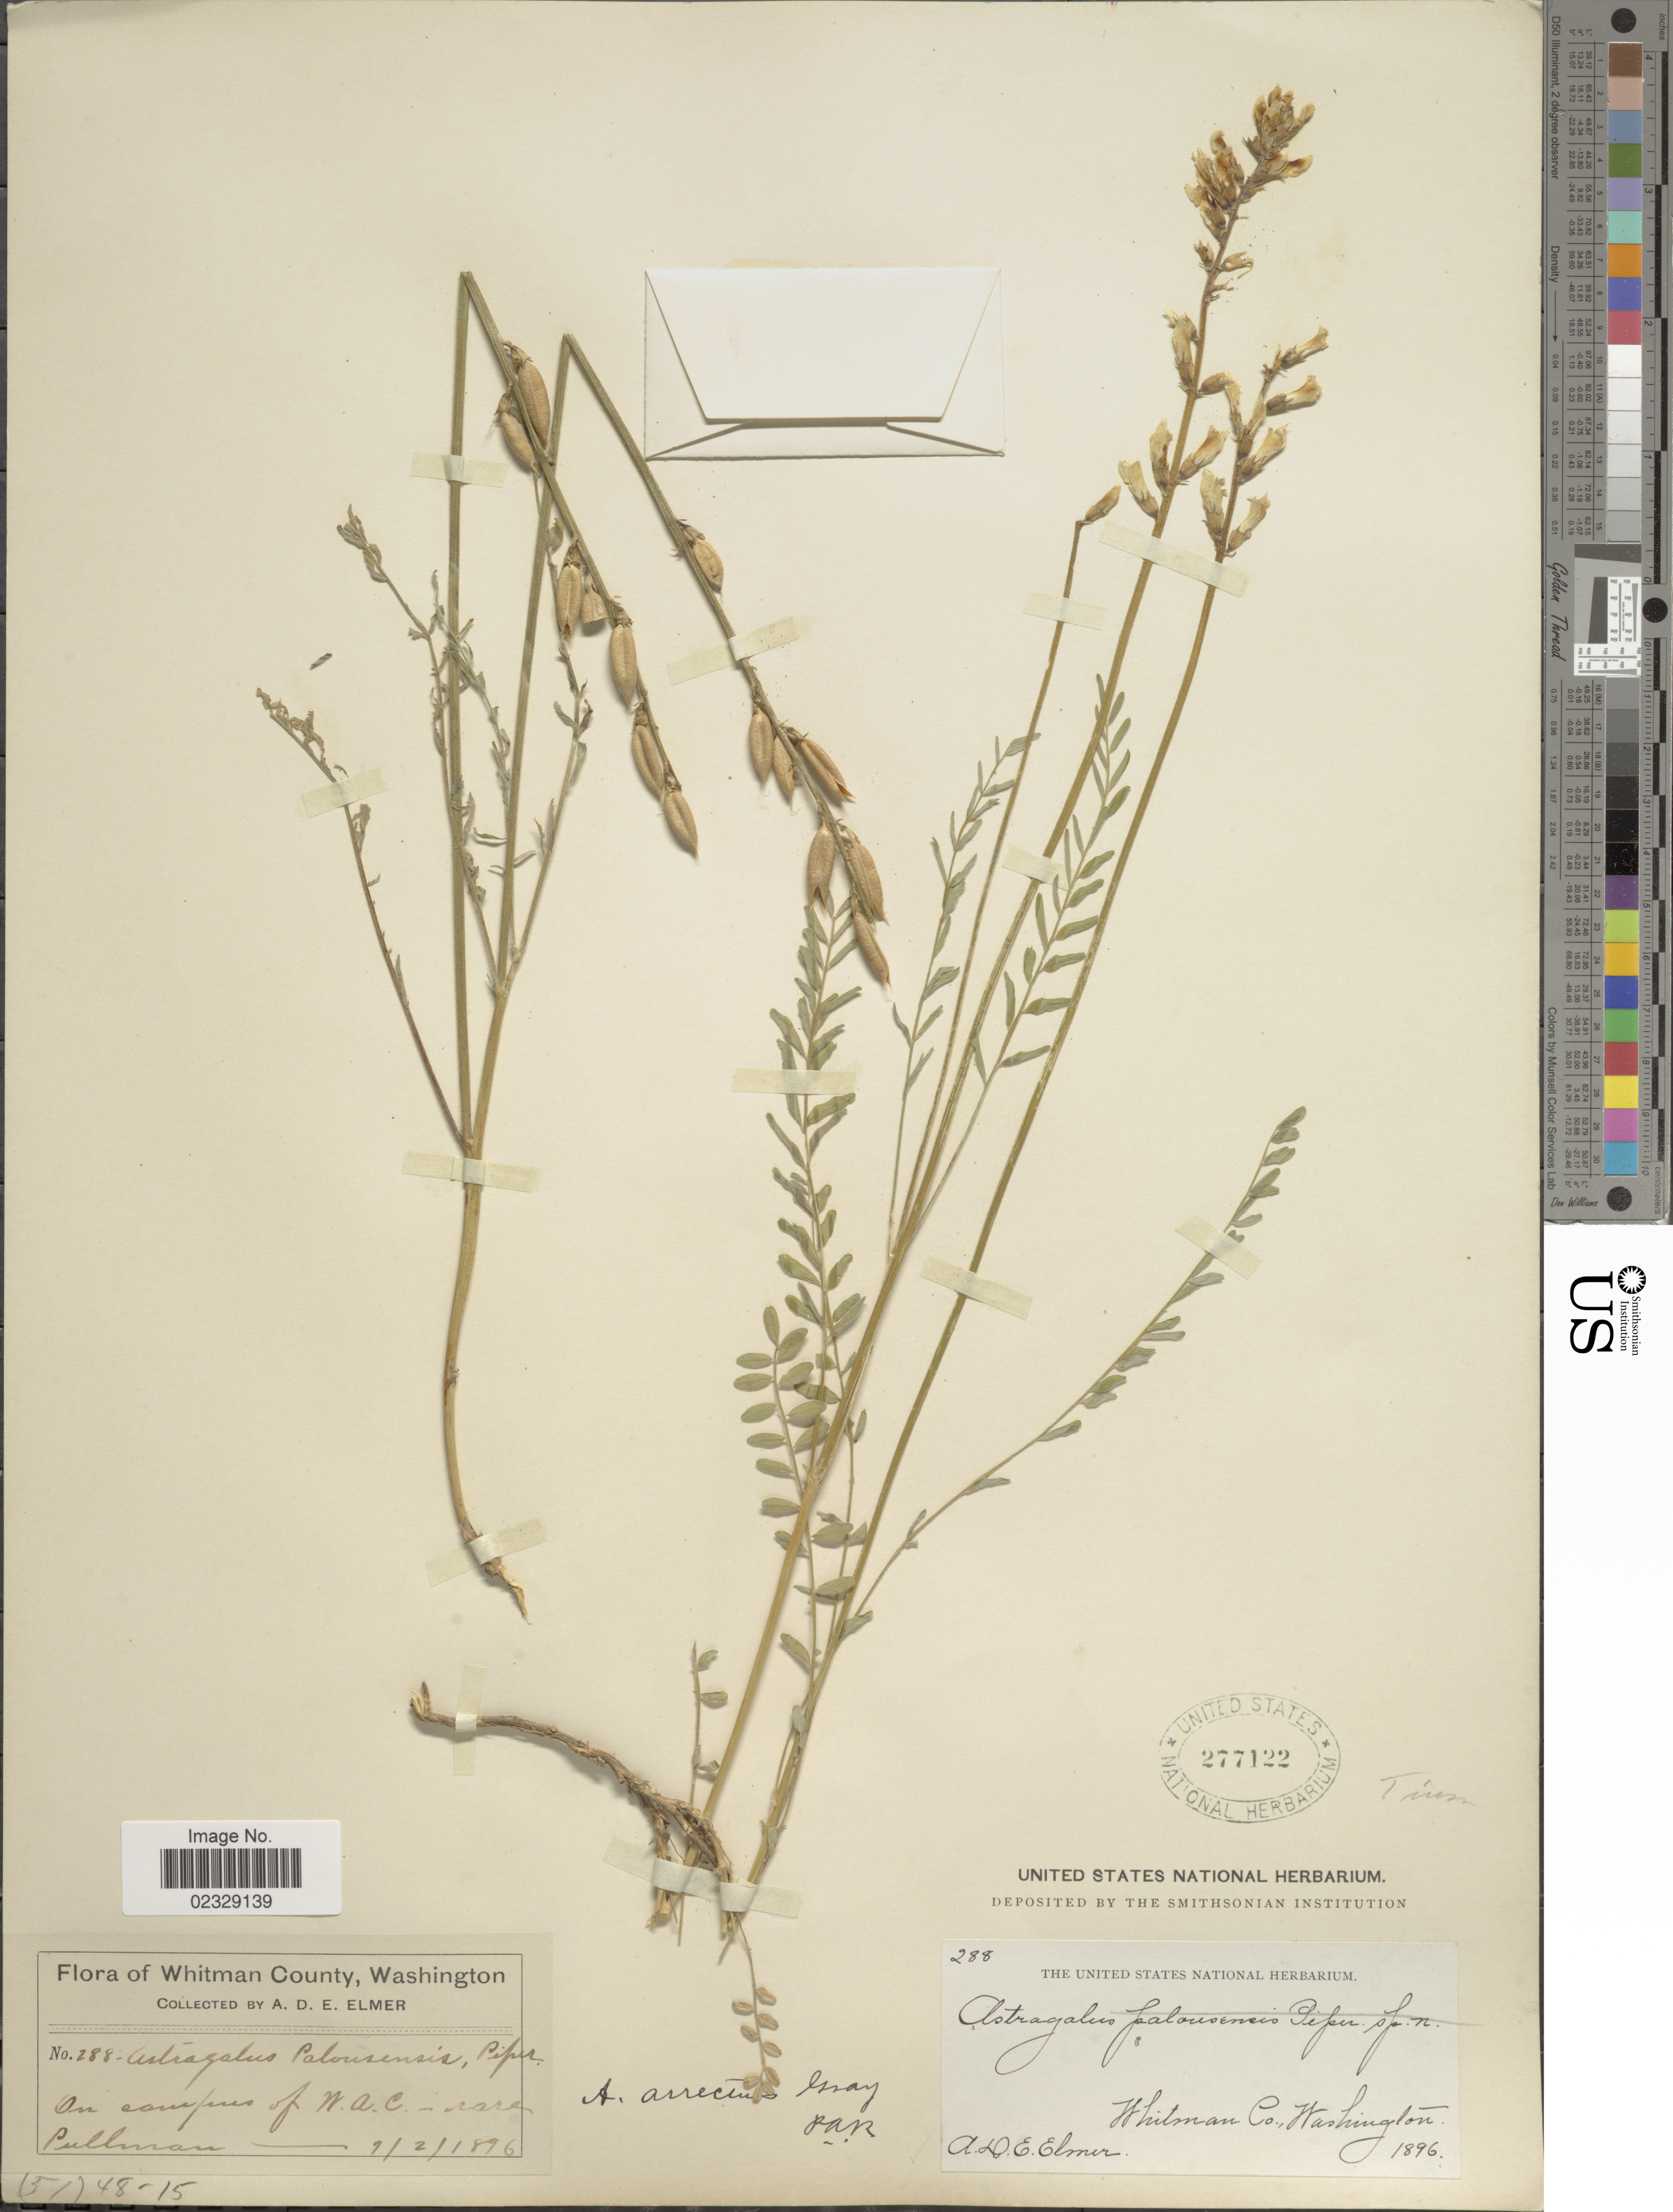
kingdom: Plantae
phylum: Tracheophyta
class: Magnoliopsida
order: Fabales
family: Fabaceae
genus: Astragalus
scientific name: Astragalus arrectus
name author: A. Gray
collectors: A. D. E. Elmer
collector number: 288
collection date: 1896-09-02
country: United States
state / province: Washington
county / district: Whitman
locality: Whitman Co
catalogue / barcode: US 277122